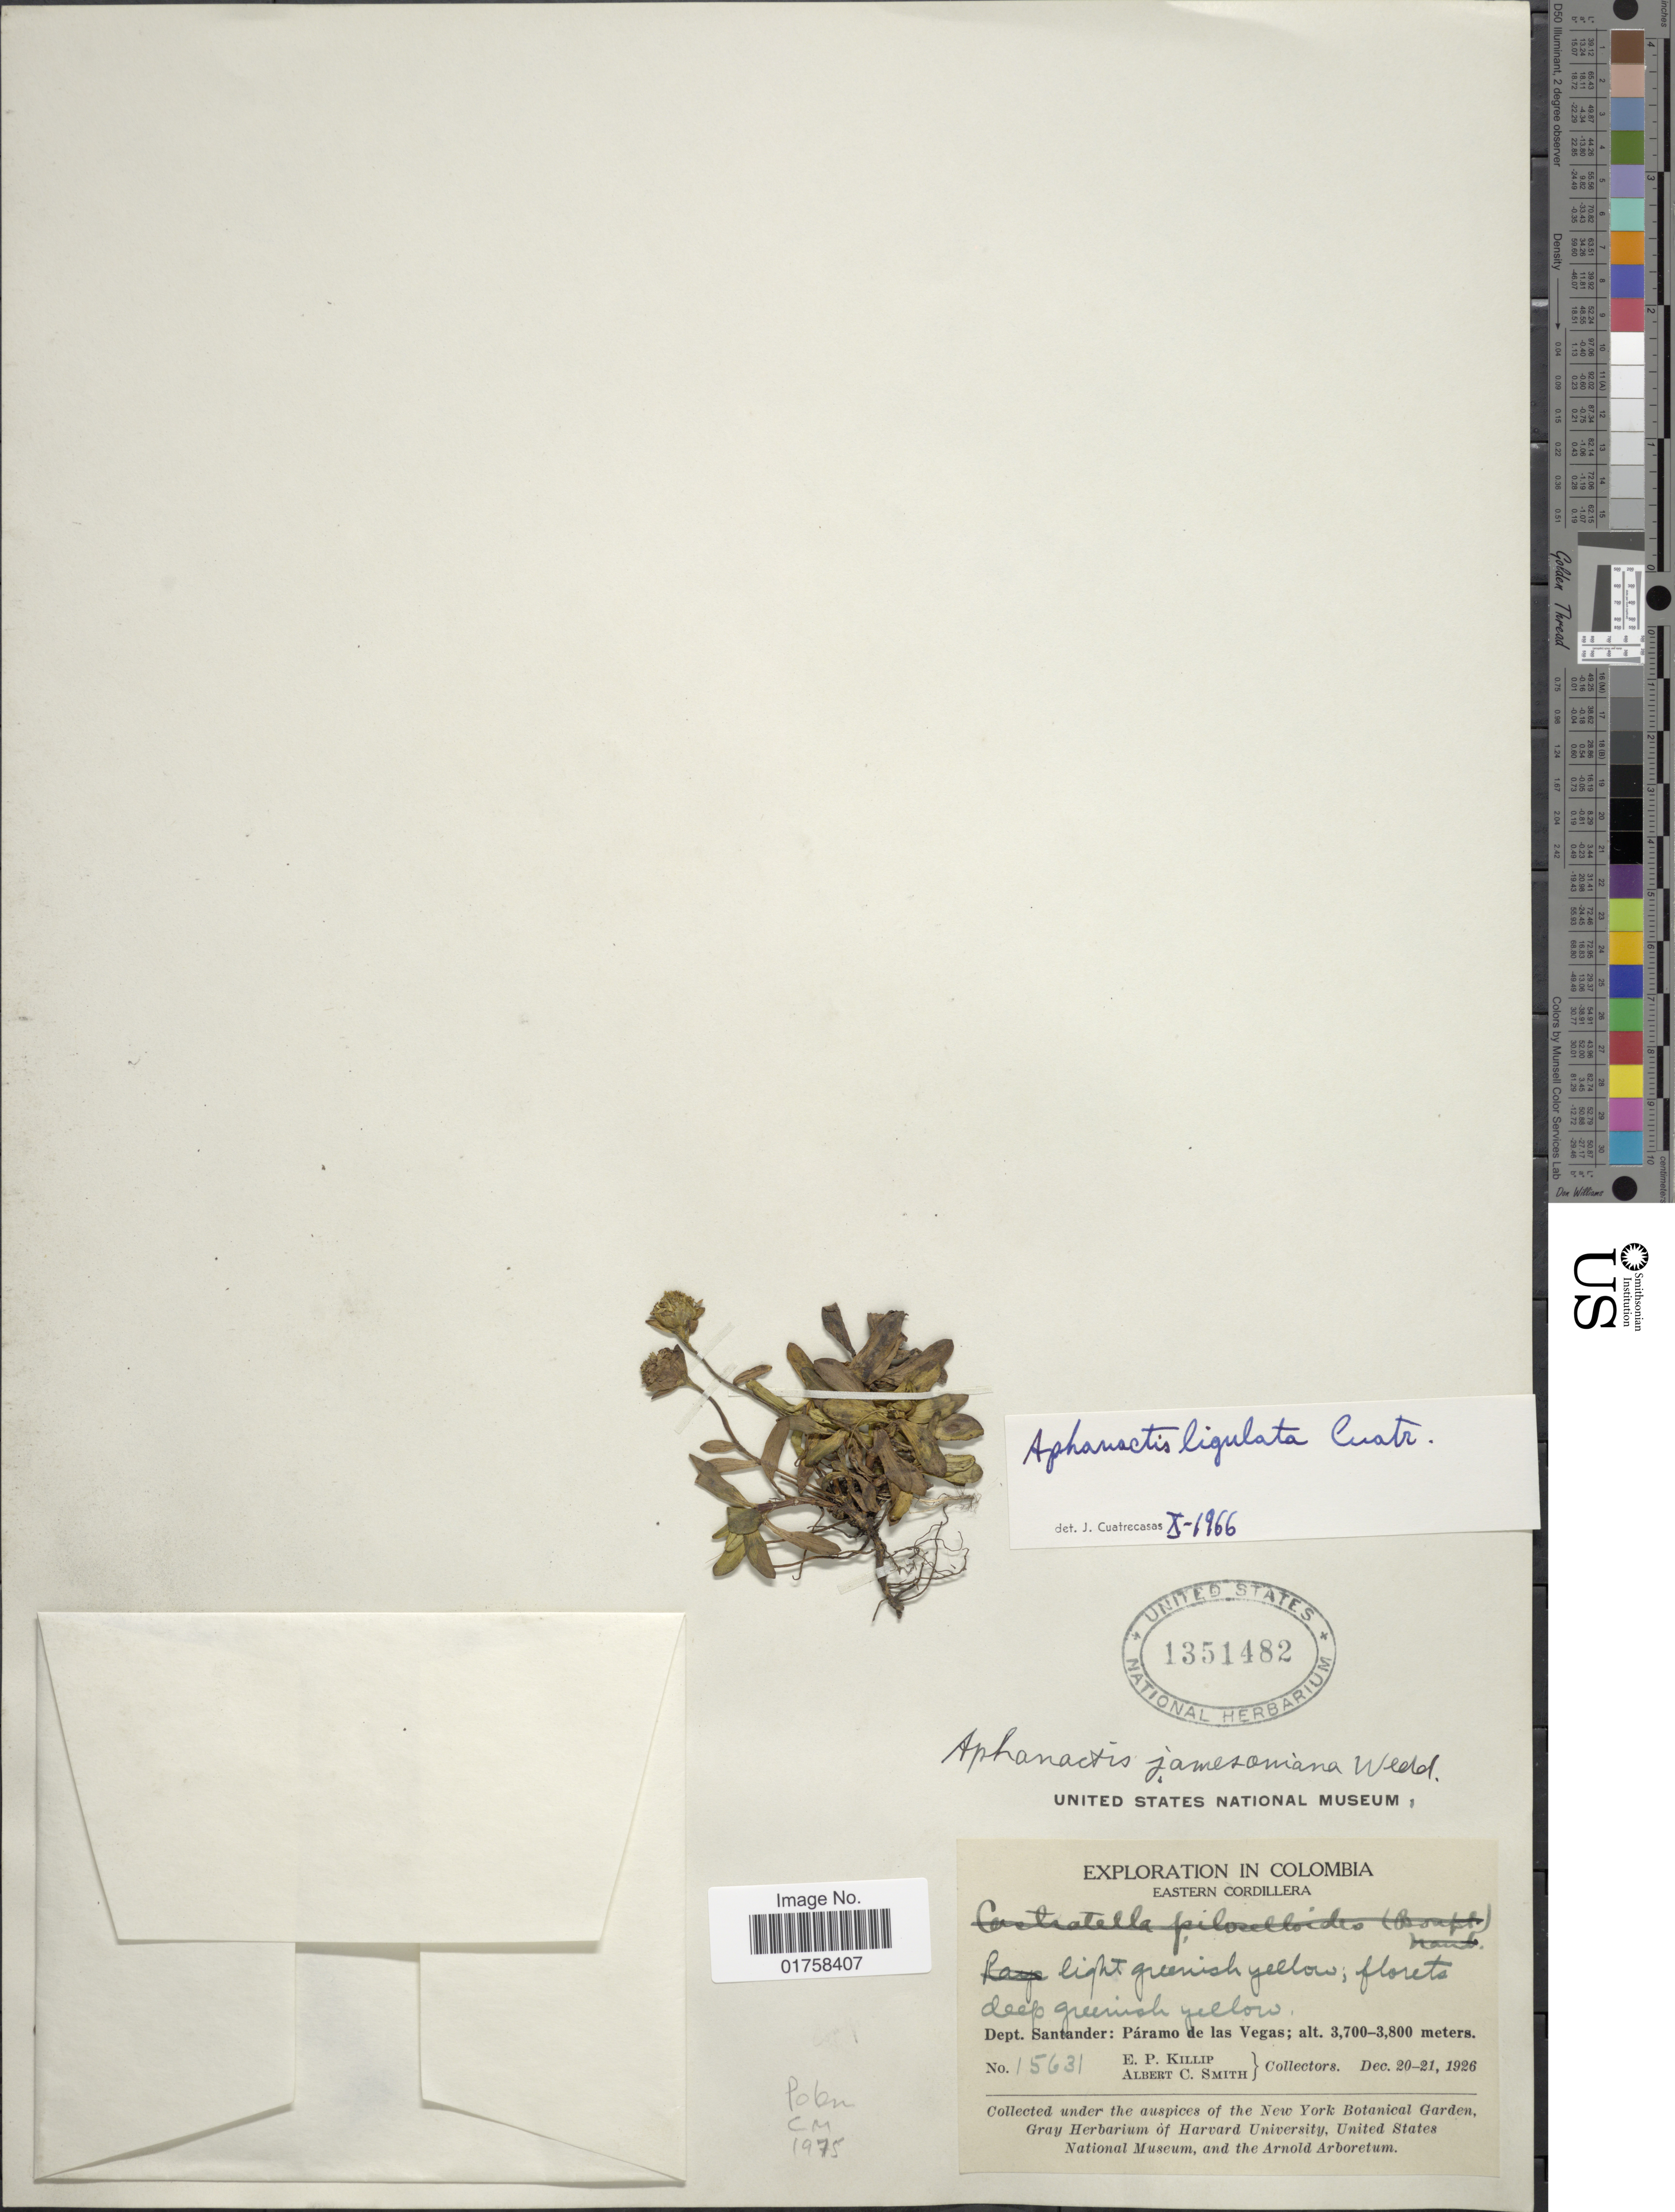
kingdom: Plantae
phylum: Tracheophyta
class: Magnoliopsida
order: Asterales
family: Asteraceae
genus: Aphanactis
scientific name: Aphanactis ligulata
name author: Cuatrec.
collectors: E. P. Killip & A. C. Smith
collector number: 15631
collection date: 1926-12-20/1926-12-21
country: Colombia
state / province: Santander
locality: Dept. Santander: Paramo de las Vegas. Colombia. Eastern Cordillera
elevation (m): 3700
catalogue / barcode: US 1351482